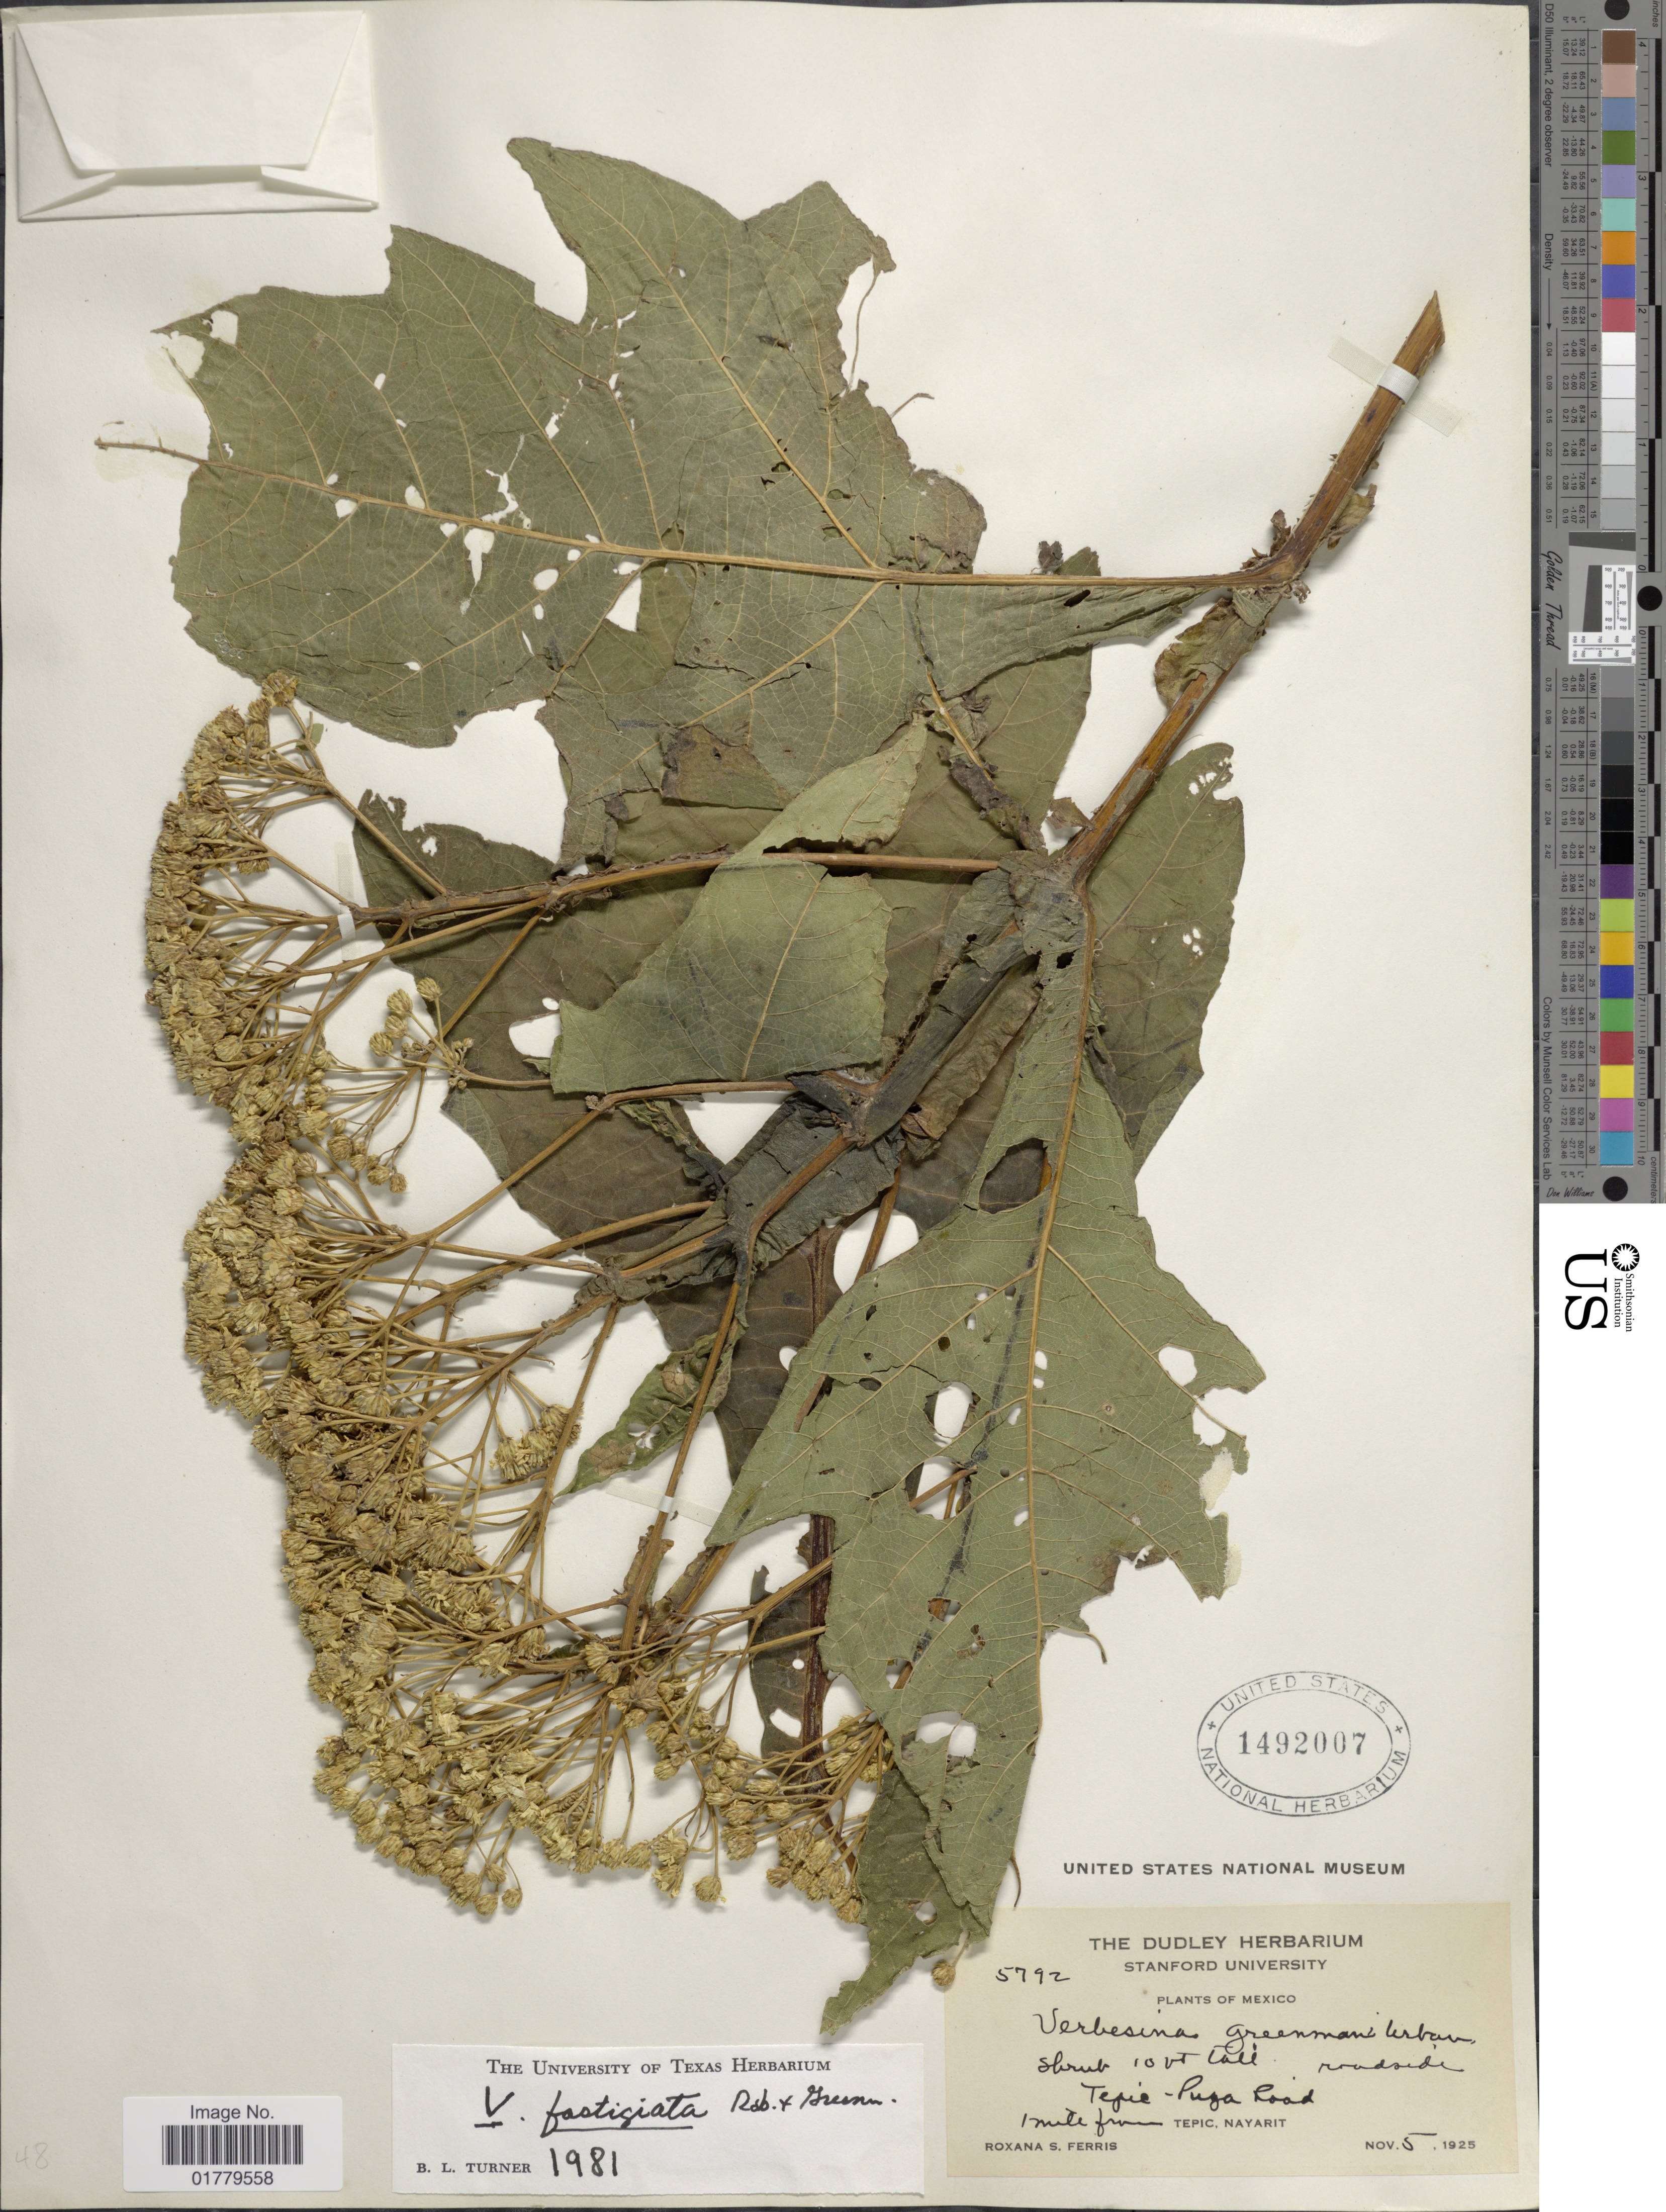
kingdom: Plantae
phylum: Tracheophyta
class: Magnoliopsida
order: Asterales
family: Asteraceae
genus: Verbesina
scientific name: Verbesina fastigiata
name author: B.L. Rob. & Greenm.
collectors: R. S. Ferris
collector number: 5792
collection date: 1925-11-05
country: Mexico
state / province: Nayarit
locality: Tepic - Puga Road. 1 mile from Tepic, Nayarit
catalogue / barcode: US 1492007